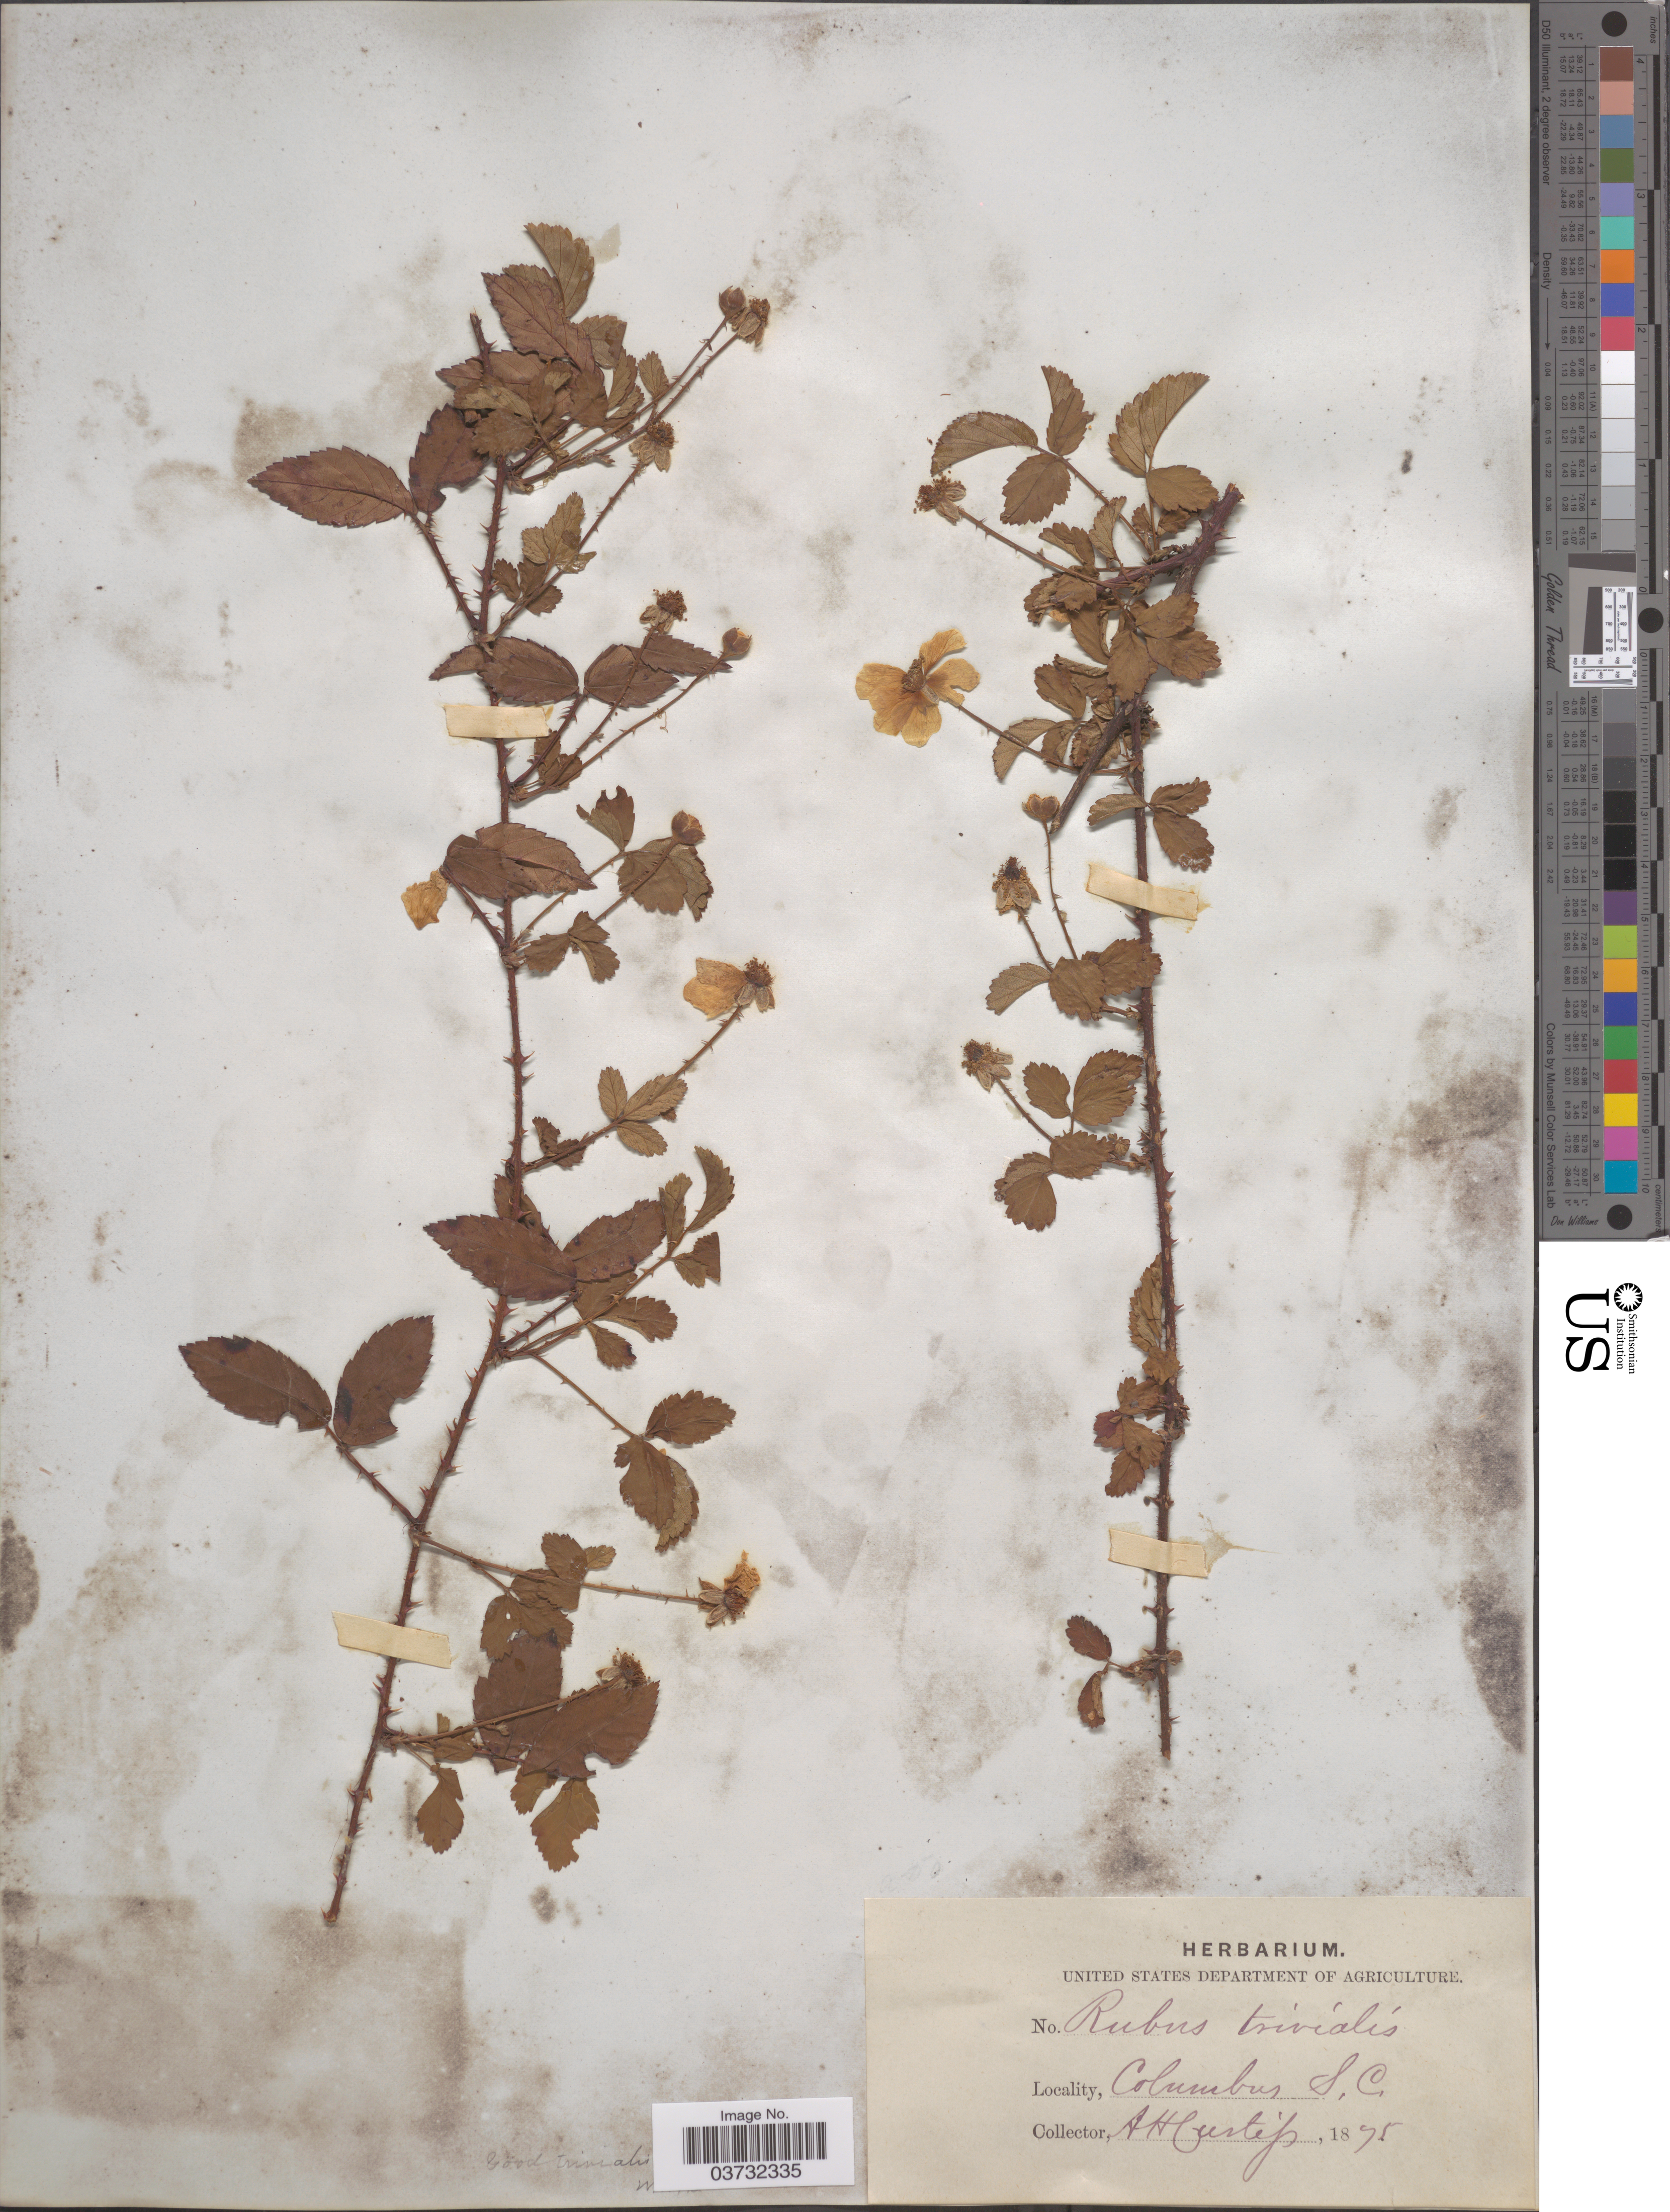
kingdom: Plantae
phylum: Tracheophyta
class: Magnoliopsida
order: Rosales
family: Rosaceae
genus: Rubus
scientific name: Rubus trivialis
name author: Michx.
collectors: A. H. Curtiss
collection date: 1875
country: United States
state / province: South Carolina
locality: Columbus.